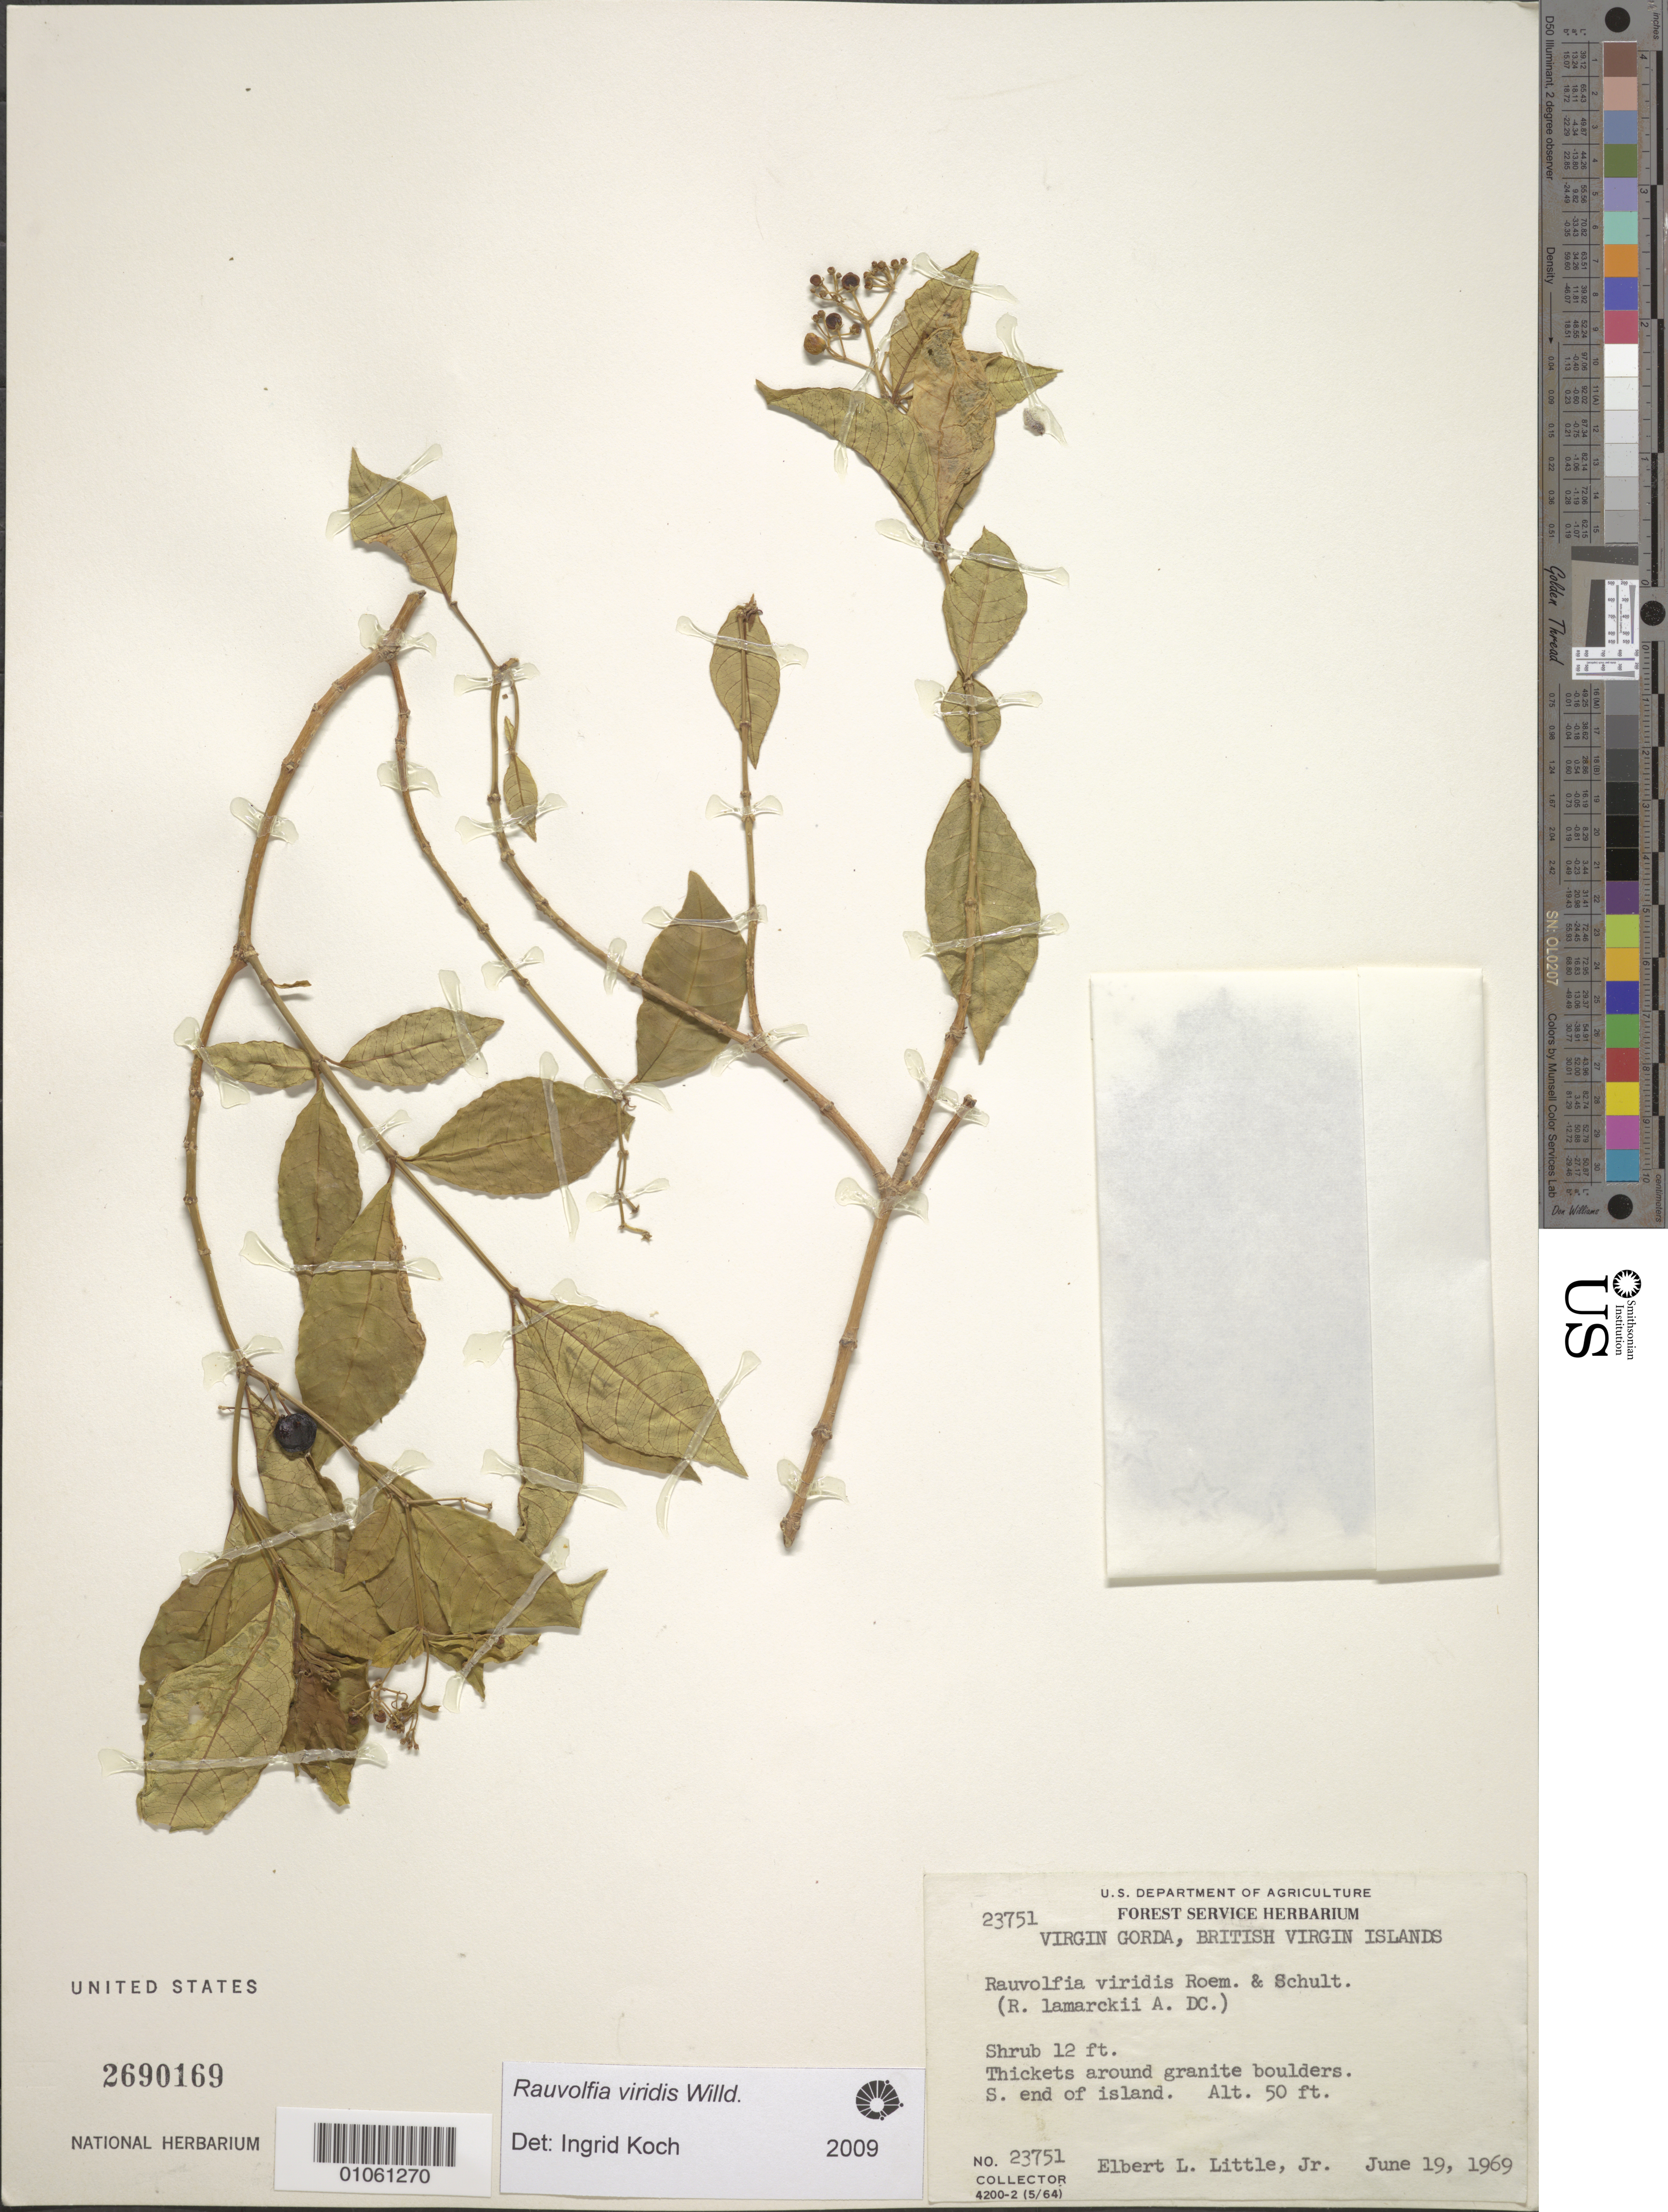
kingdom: Plantae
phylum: Tracheophyta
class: Magnoliopsida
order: Gentianales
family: Apocynaceae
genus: Rauvolfia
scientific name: Rauvolfia viridis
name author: Willd. ex Roem. & Schult.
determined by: Koch, I.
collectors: E. L. Little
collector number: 23751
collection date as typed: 19 Jun 1969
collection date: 1969-06-19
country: British Virgin Islands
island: Virgin Gorda I.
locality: S end of island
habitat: Thickets around granite boulders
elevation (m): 15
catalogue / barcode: US 2690169